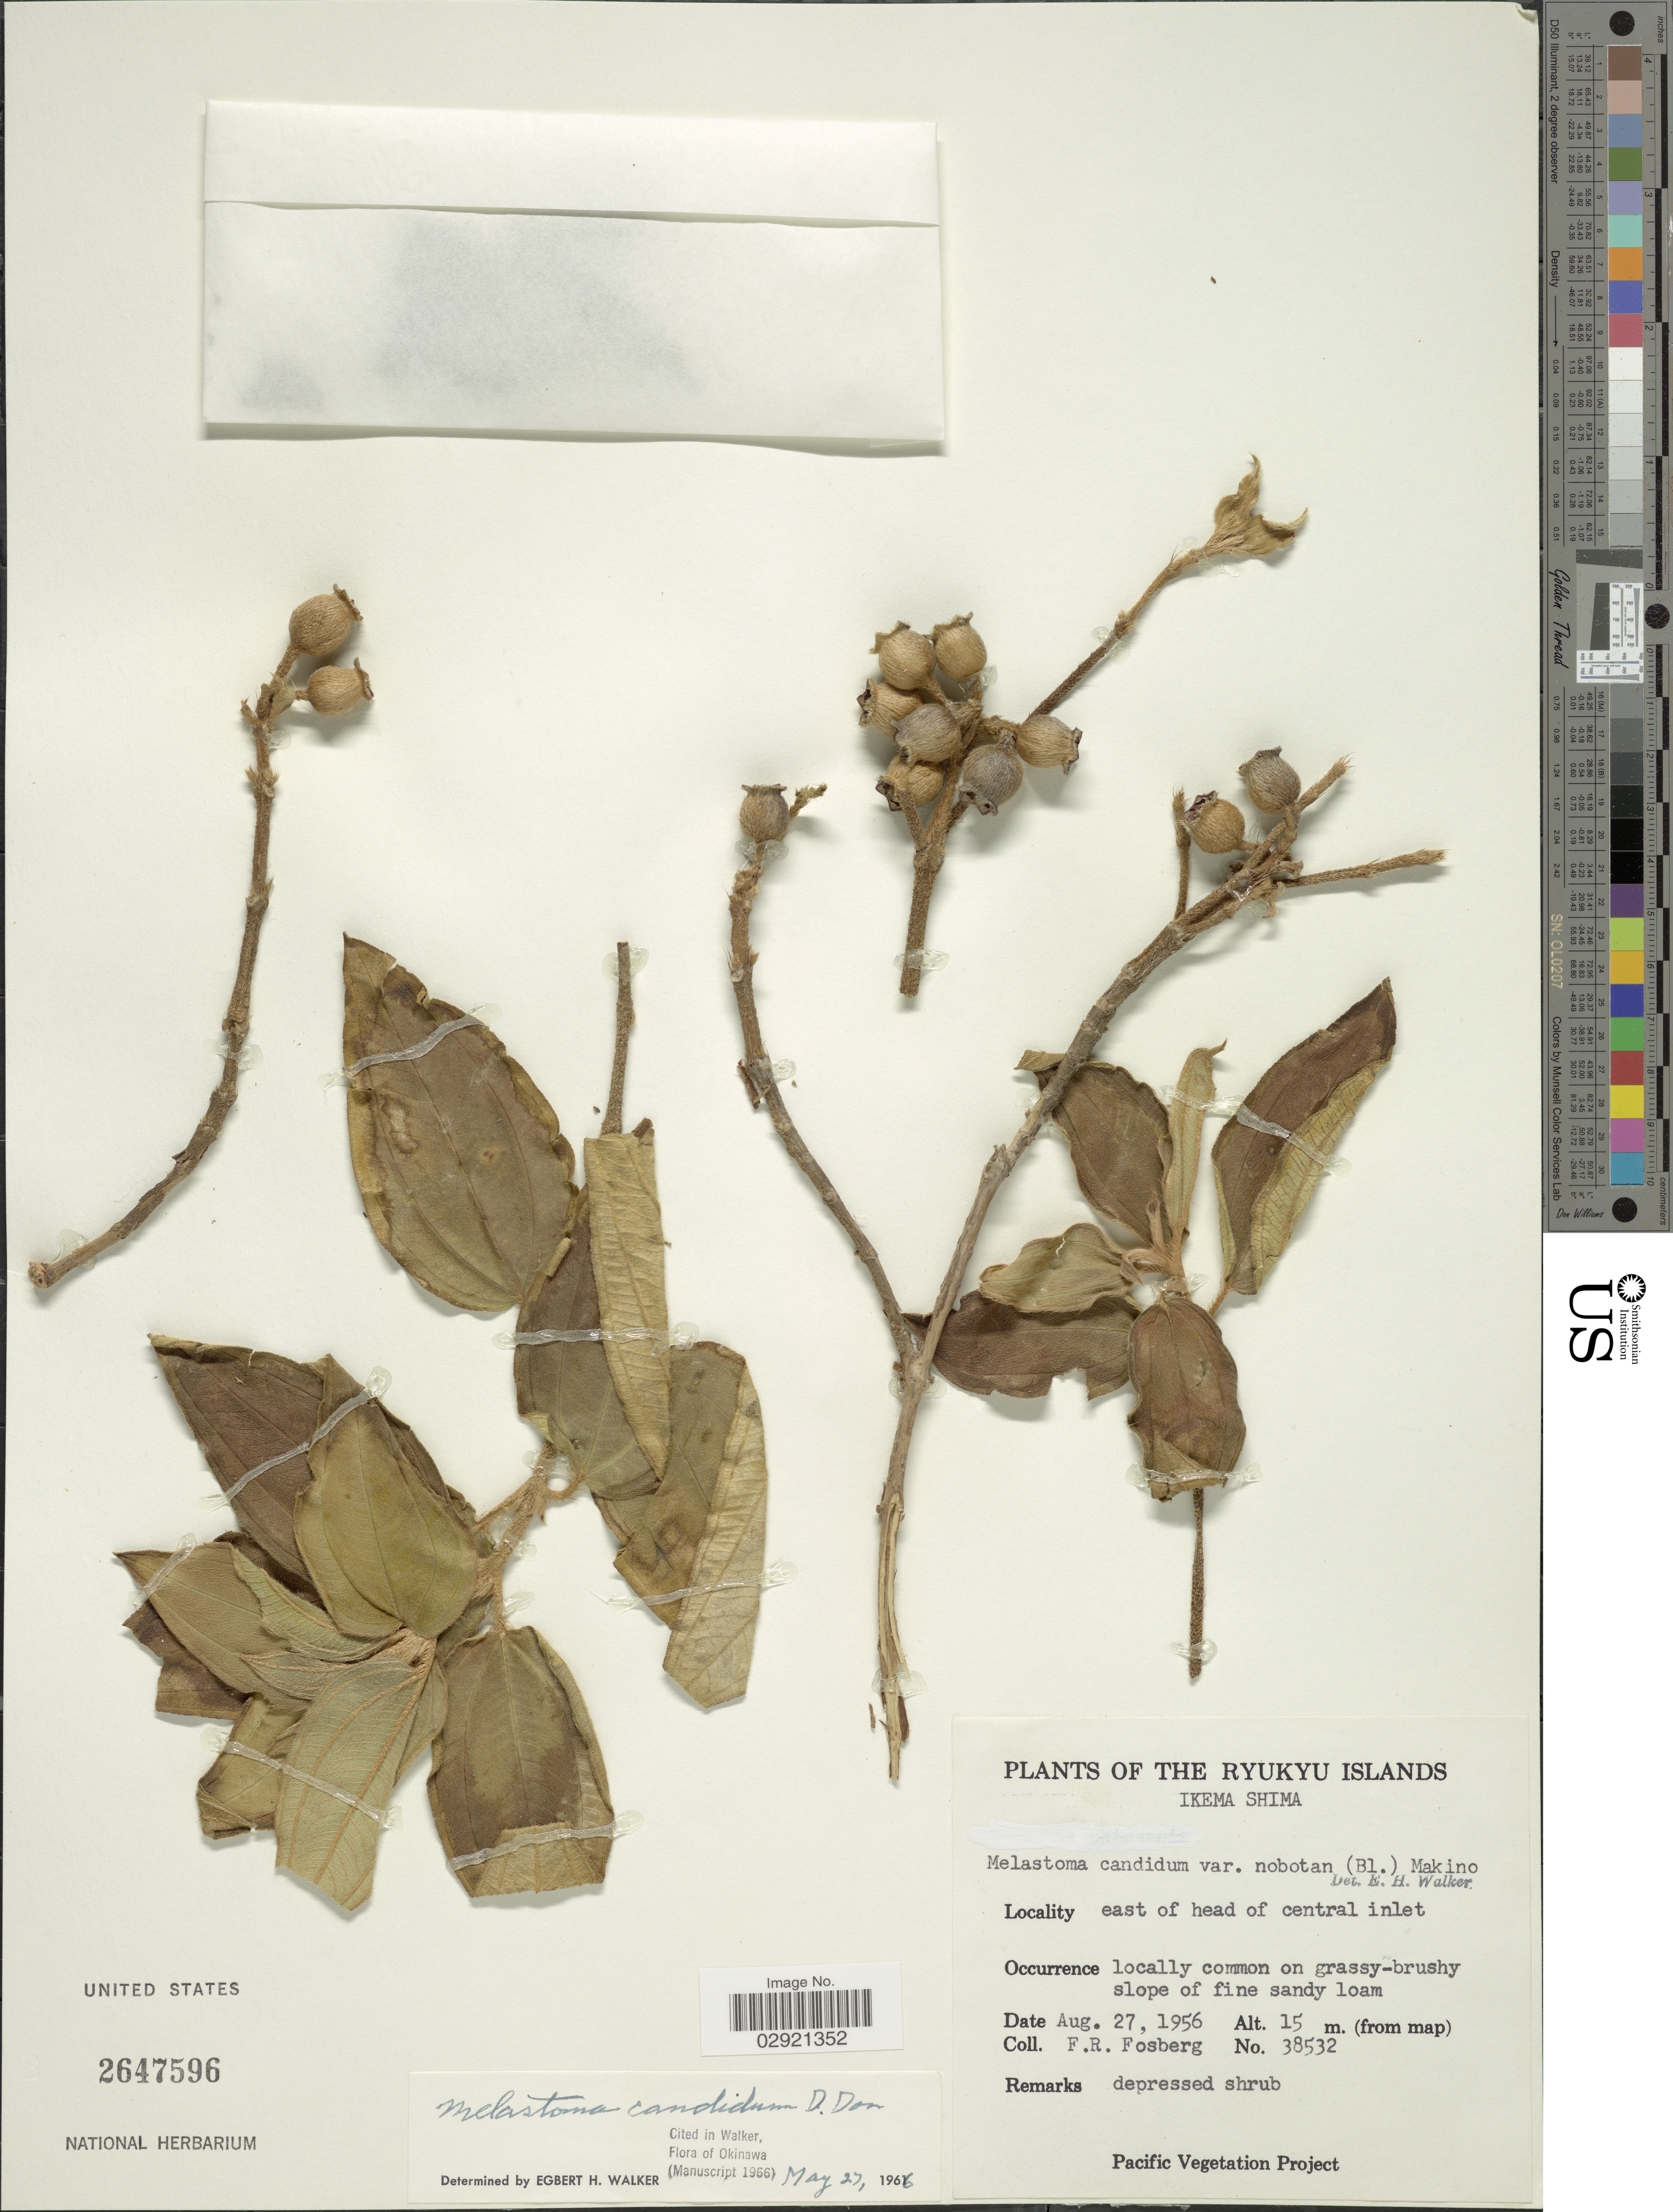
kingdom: Plantae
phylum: Tracheophyta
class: Magnoliopsida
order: Myrtales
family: Melastomataceae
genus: Melastoma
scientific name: Melastoma candidum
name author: D. Don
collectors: F. R. Fosberg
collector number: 38532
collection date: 1956-08-27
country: Japan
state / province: Okinawa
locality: Ryukyu Islands. Ikema Shima.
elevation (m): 15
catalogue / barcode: US 2647596